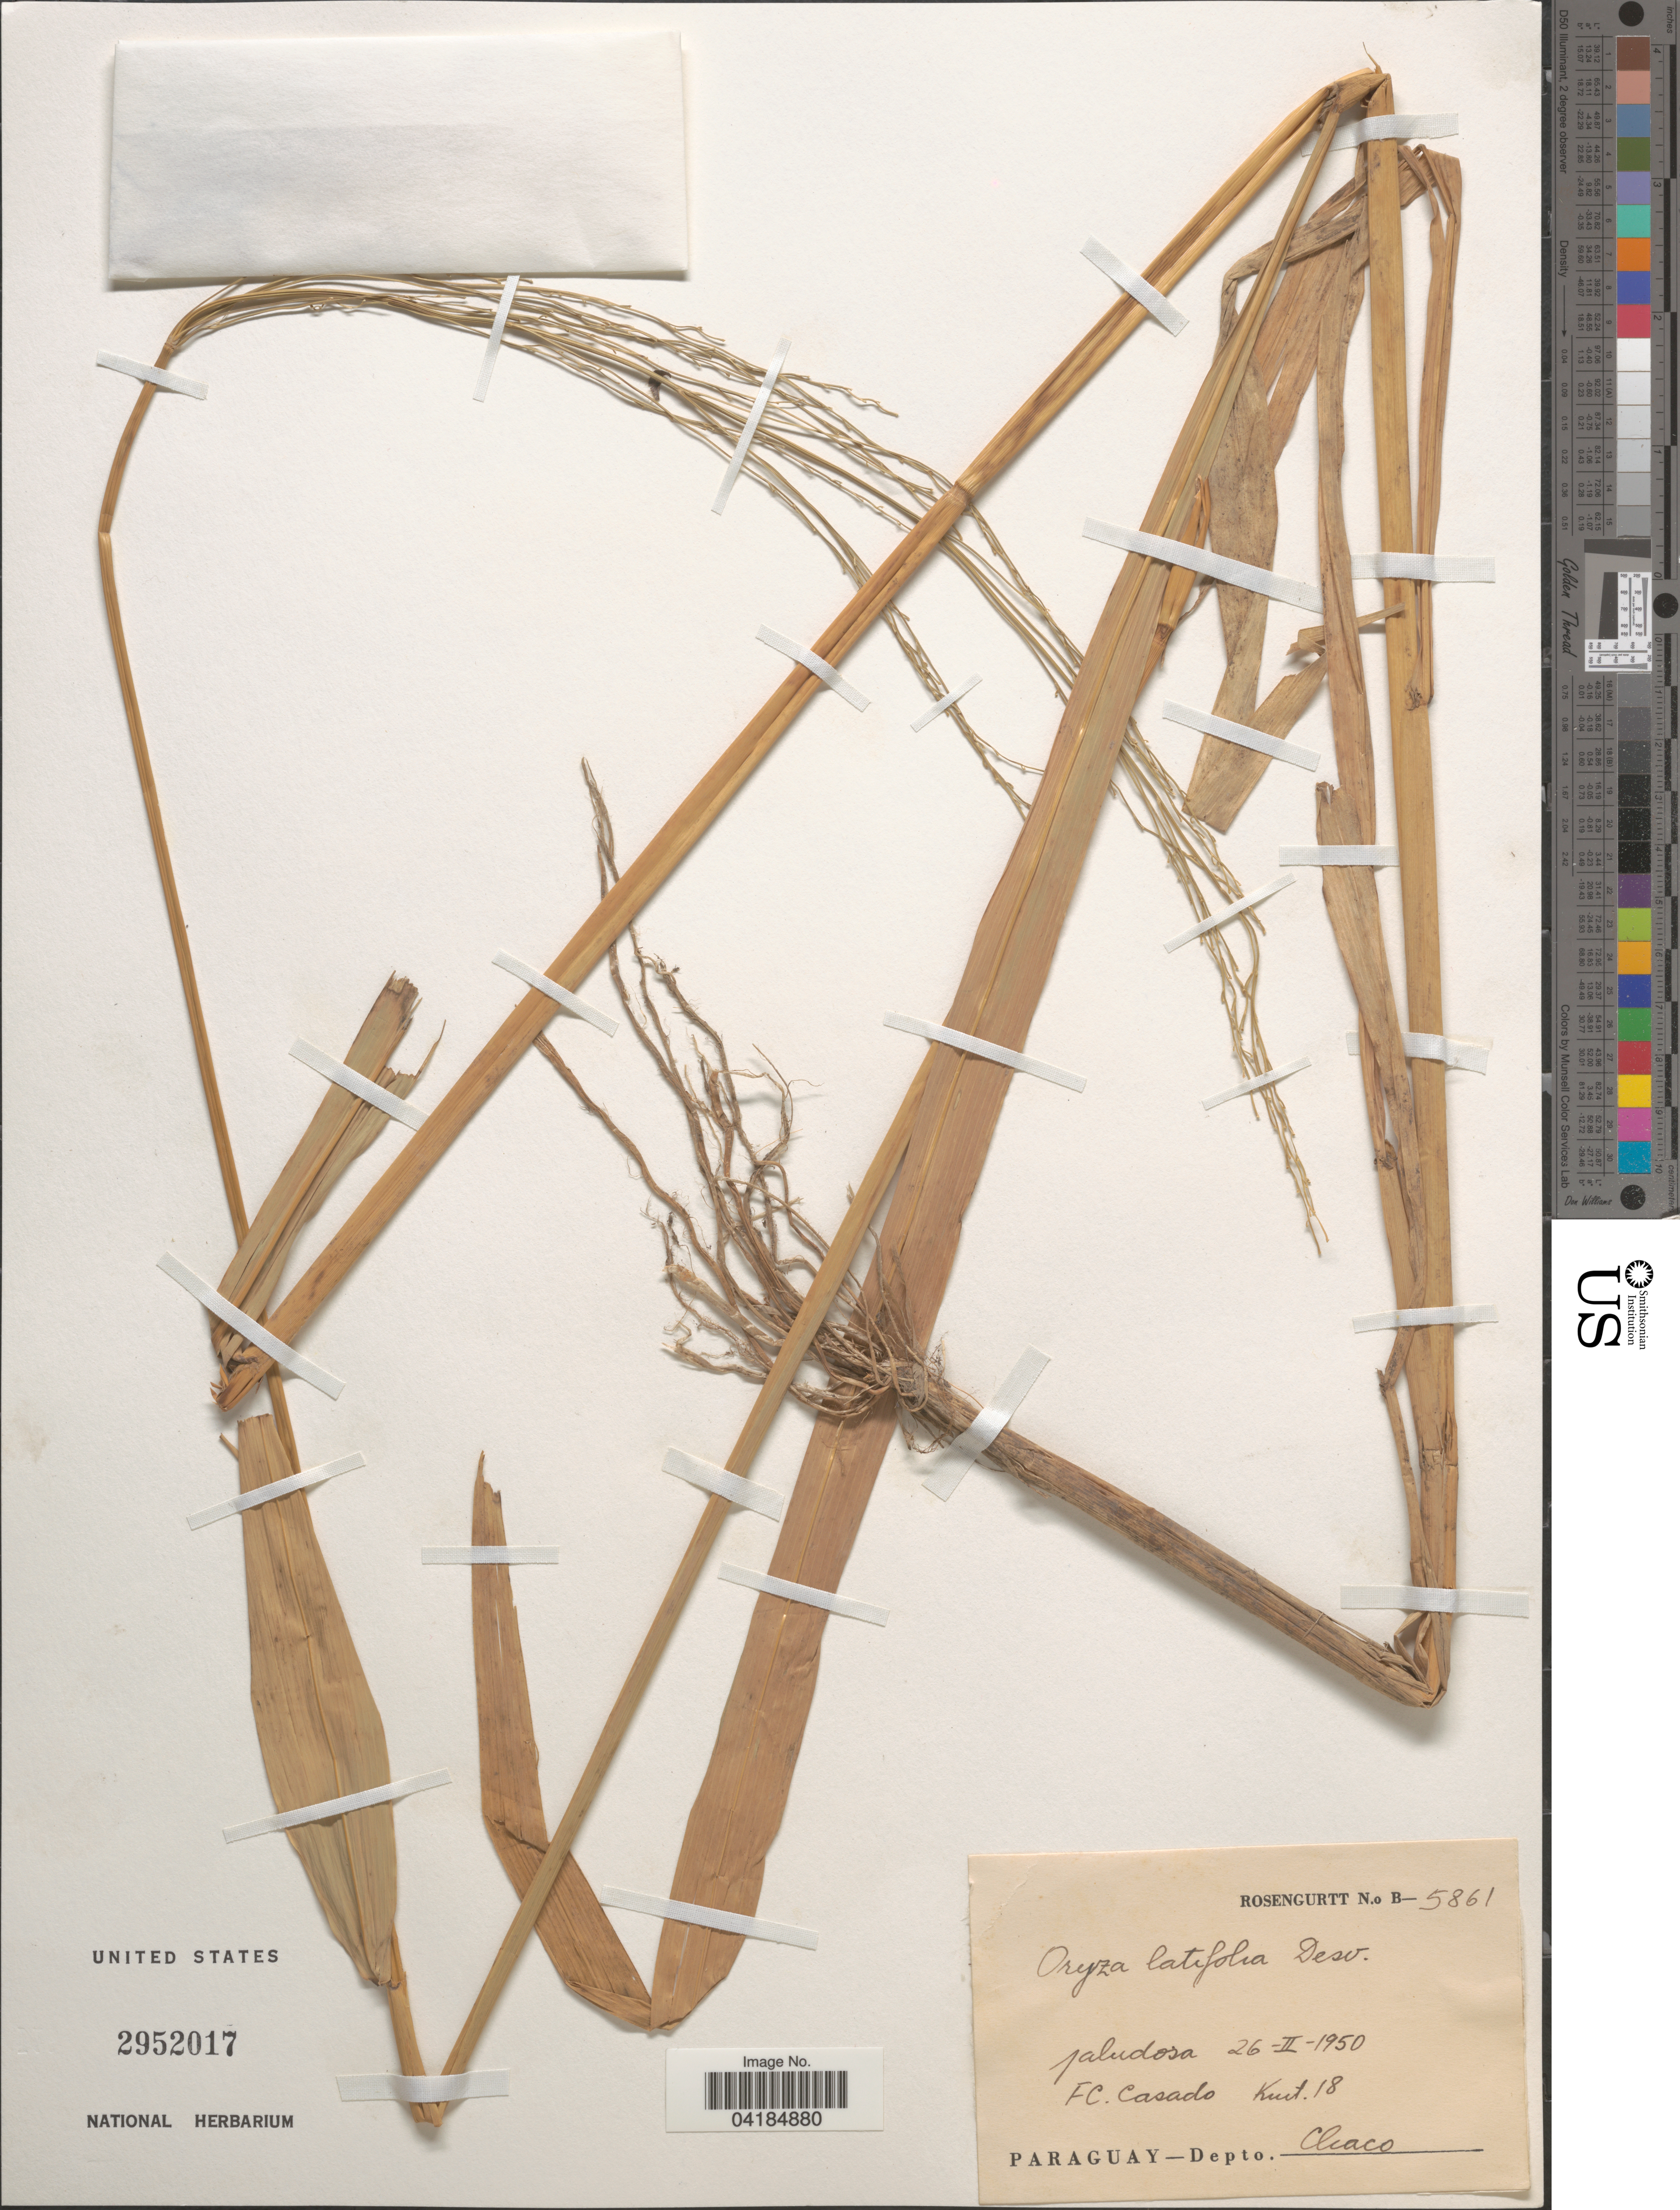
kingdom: Plantae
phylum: Tracheophyta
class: Liliopsida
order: Poales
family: Poaceae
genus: Oryza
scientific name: Oryza latifolia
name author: Desv.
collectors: Rosengurtt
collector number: B-5861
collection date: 1950-02-26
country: Paraguay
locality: Depto. Chaco.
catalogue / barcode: US 2952017